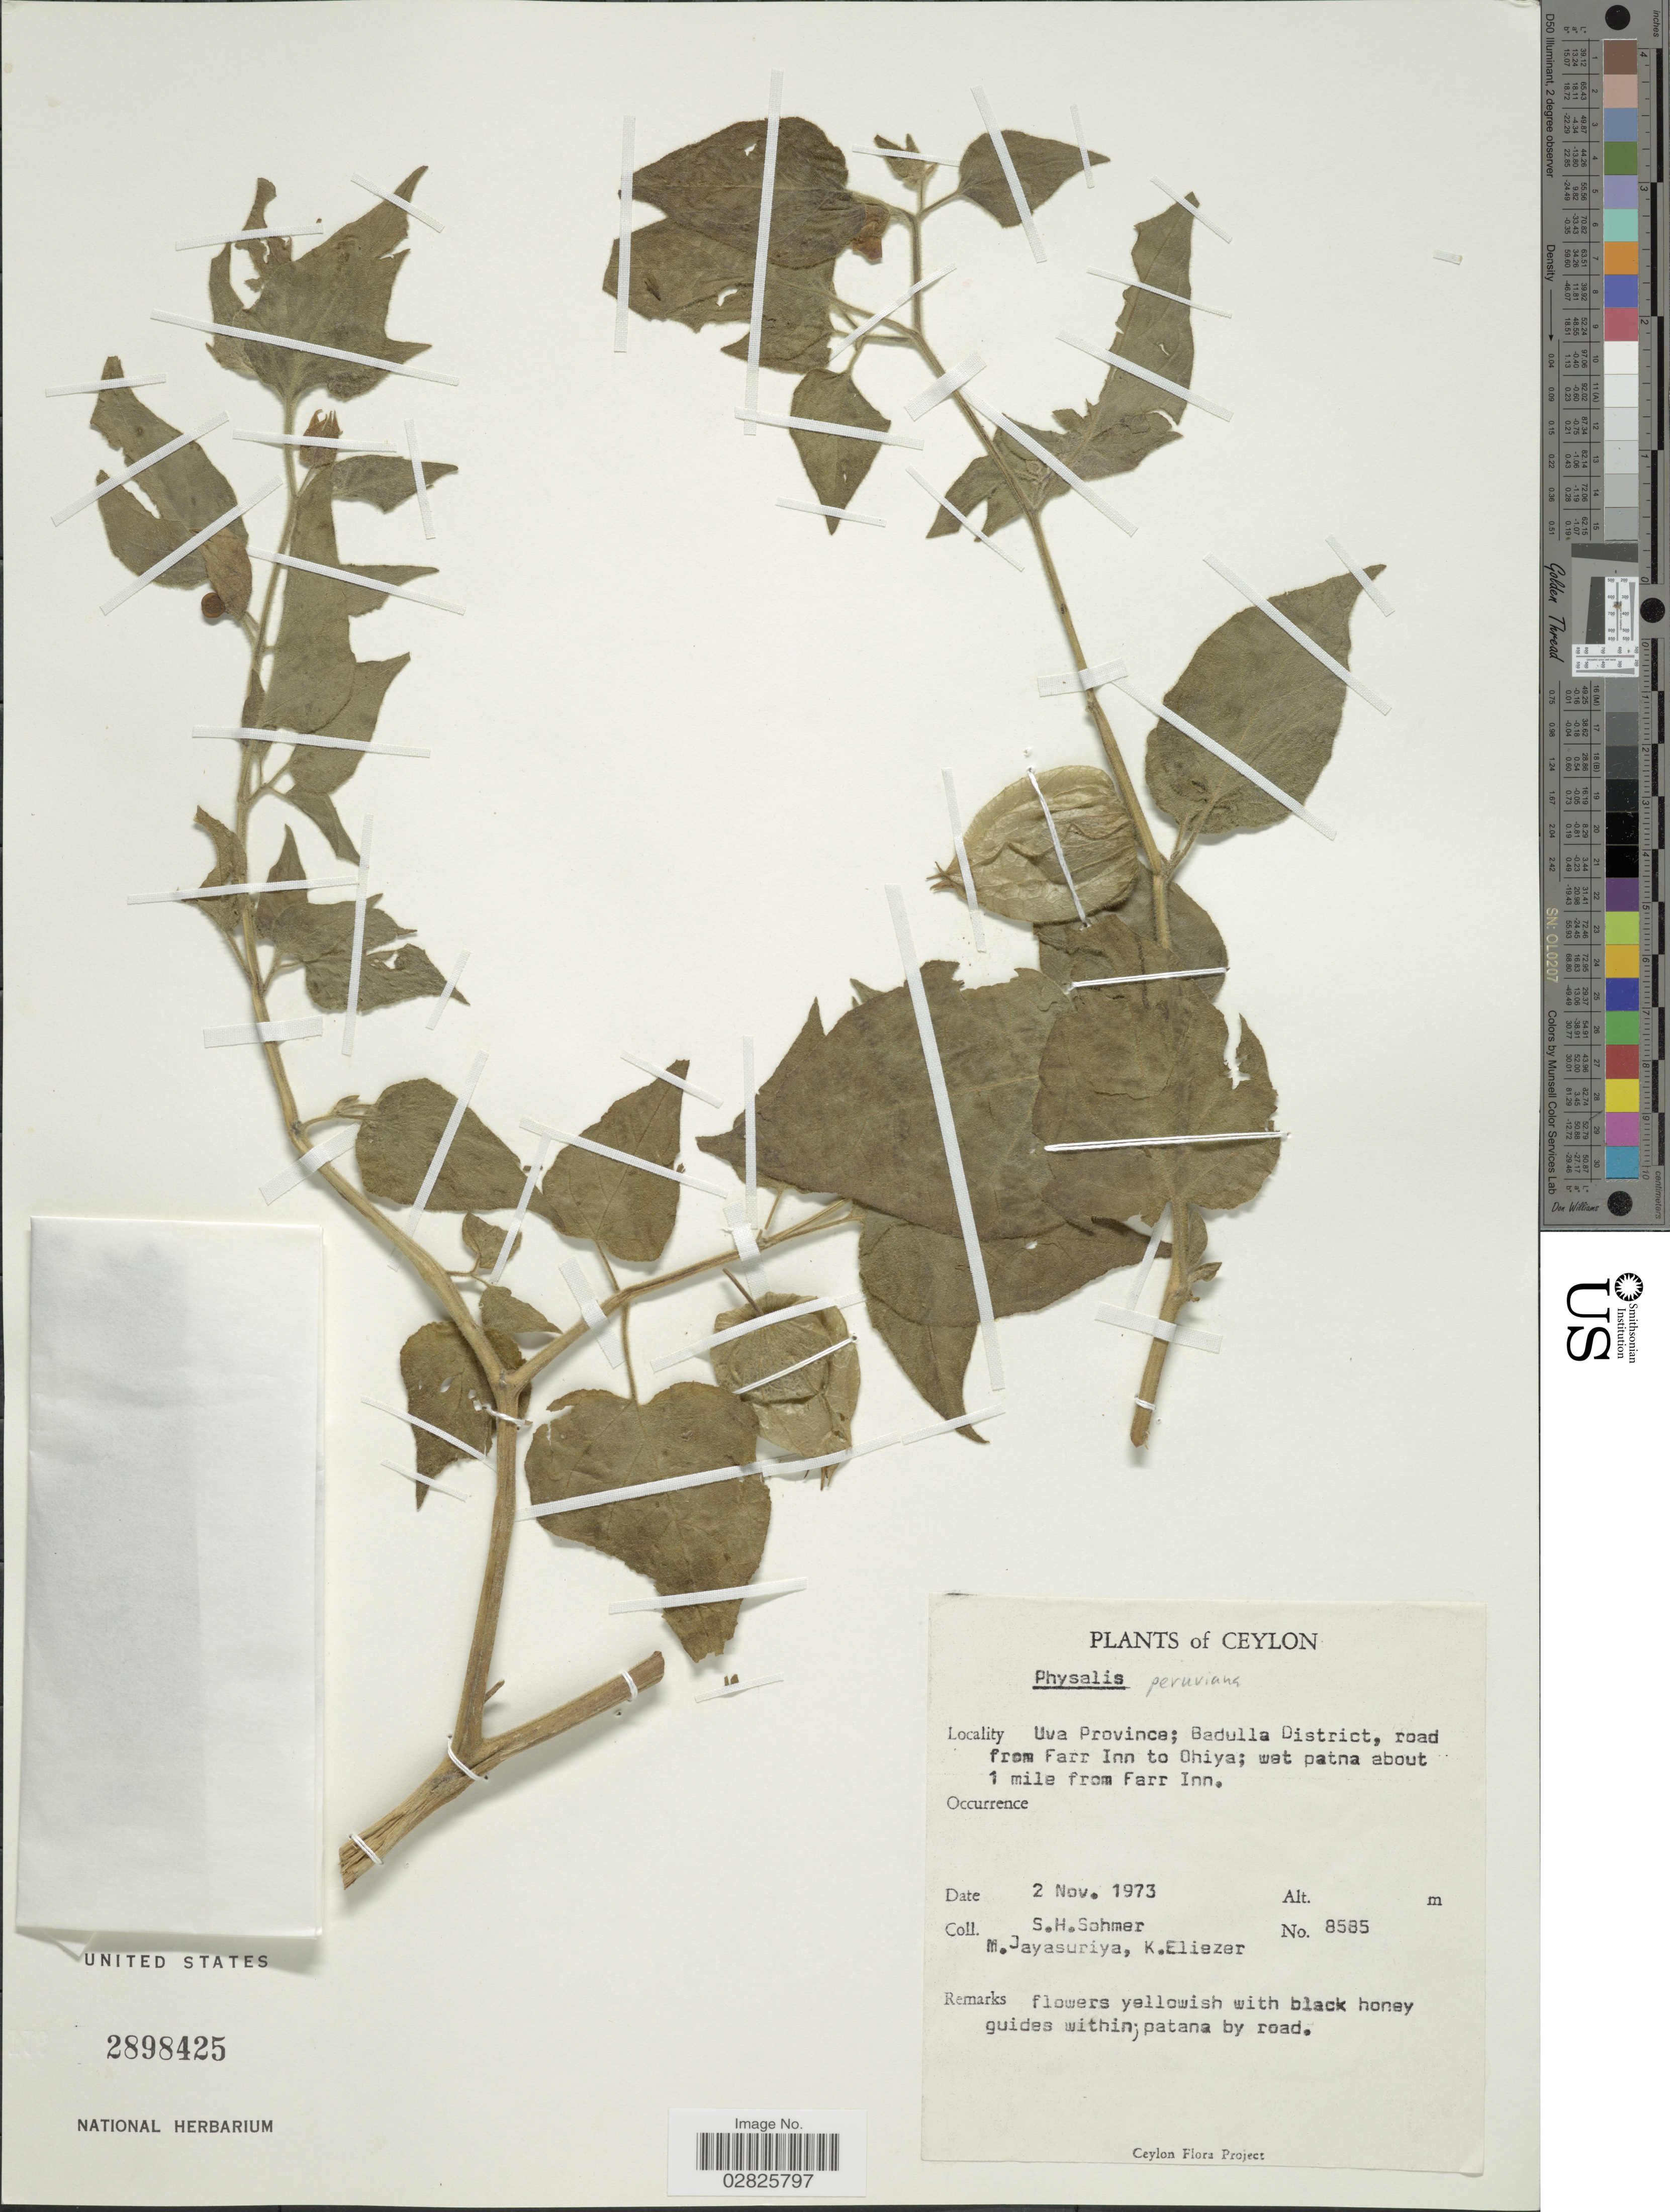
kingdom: Plantae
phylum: Tracheophyta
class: Magnoliopsida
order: Solanales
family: Solanaceae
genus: Physalis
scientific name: Physalis peruviana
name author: L.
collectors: S. H. Sohmer, M. Jayasuriya & K. Eliezer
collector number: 8585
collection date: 1973-11-02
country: Sri Lanka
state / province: Uva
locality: Ceylon. Badulla District, road from Farr Inn to Ohiya; wet patna about 1 mile from Farr Inn.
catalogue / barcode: US 2898425